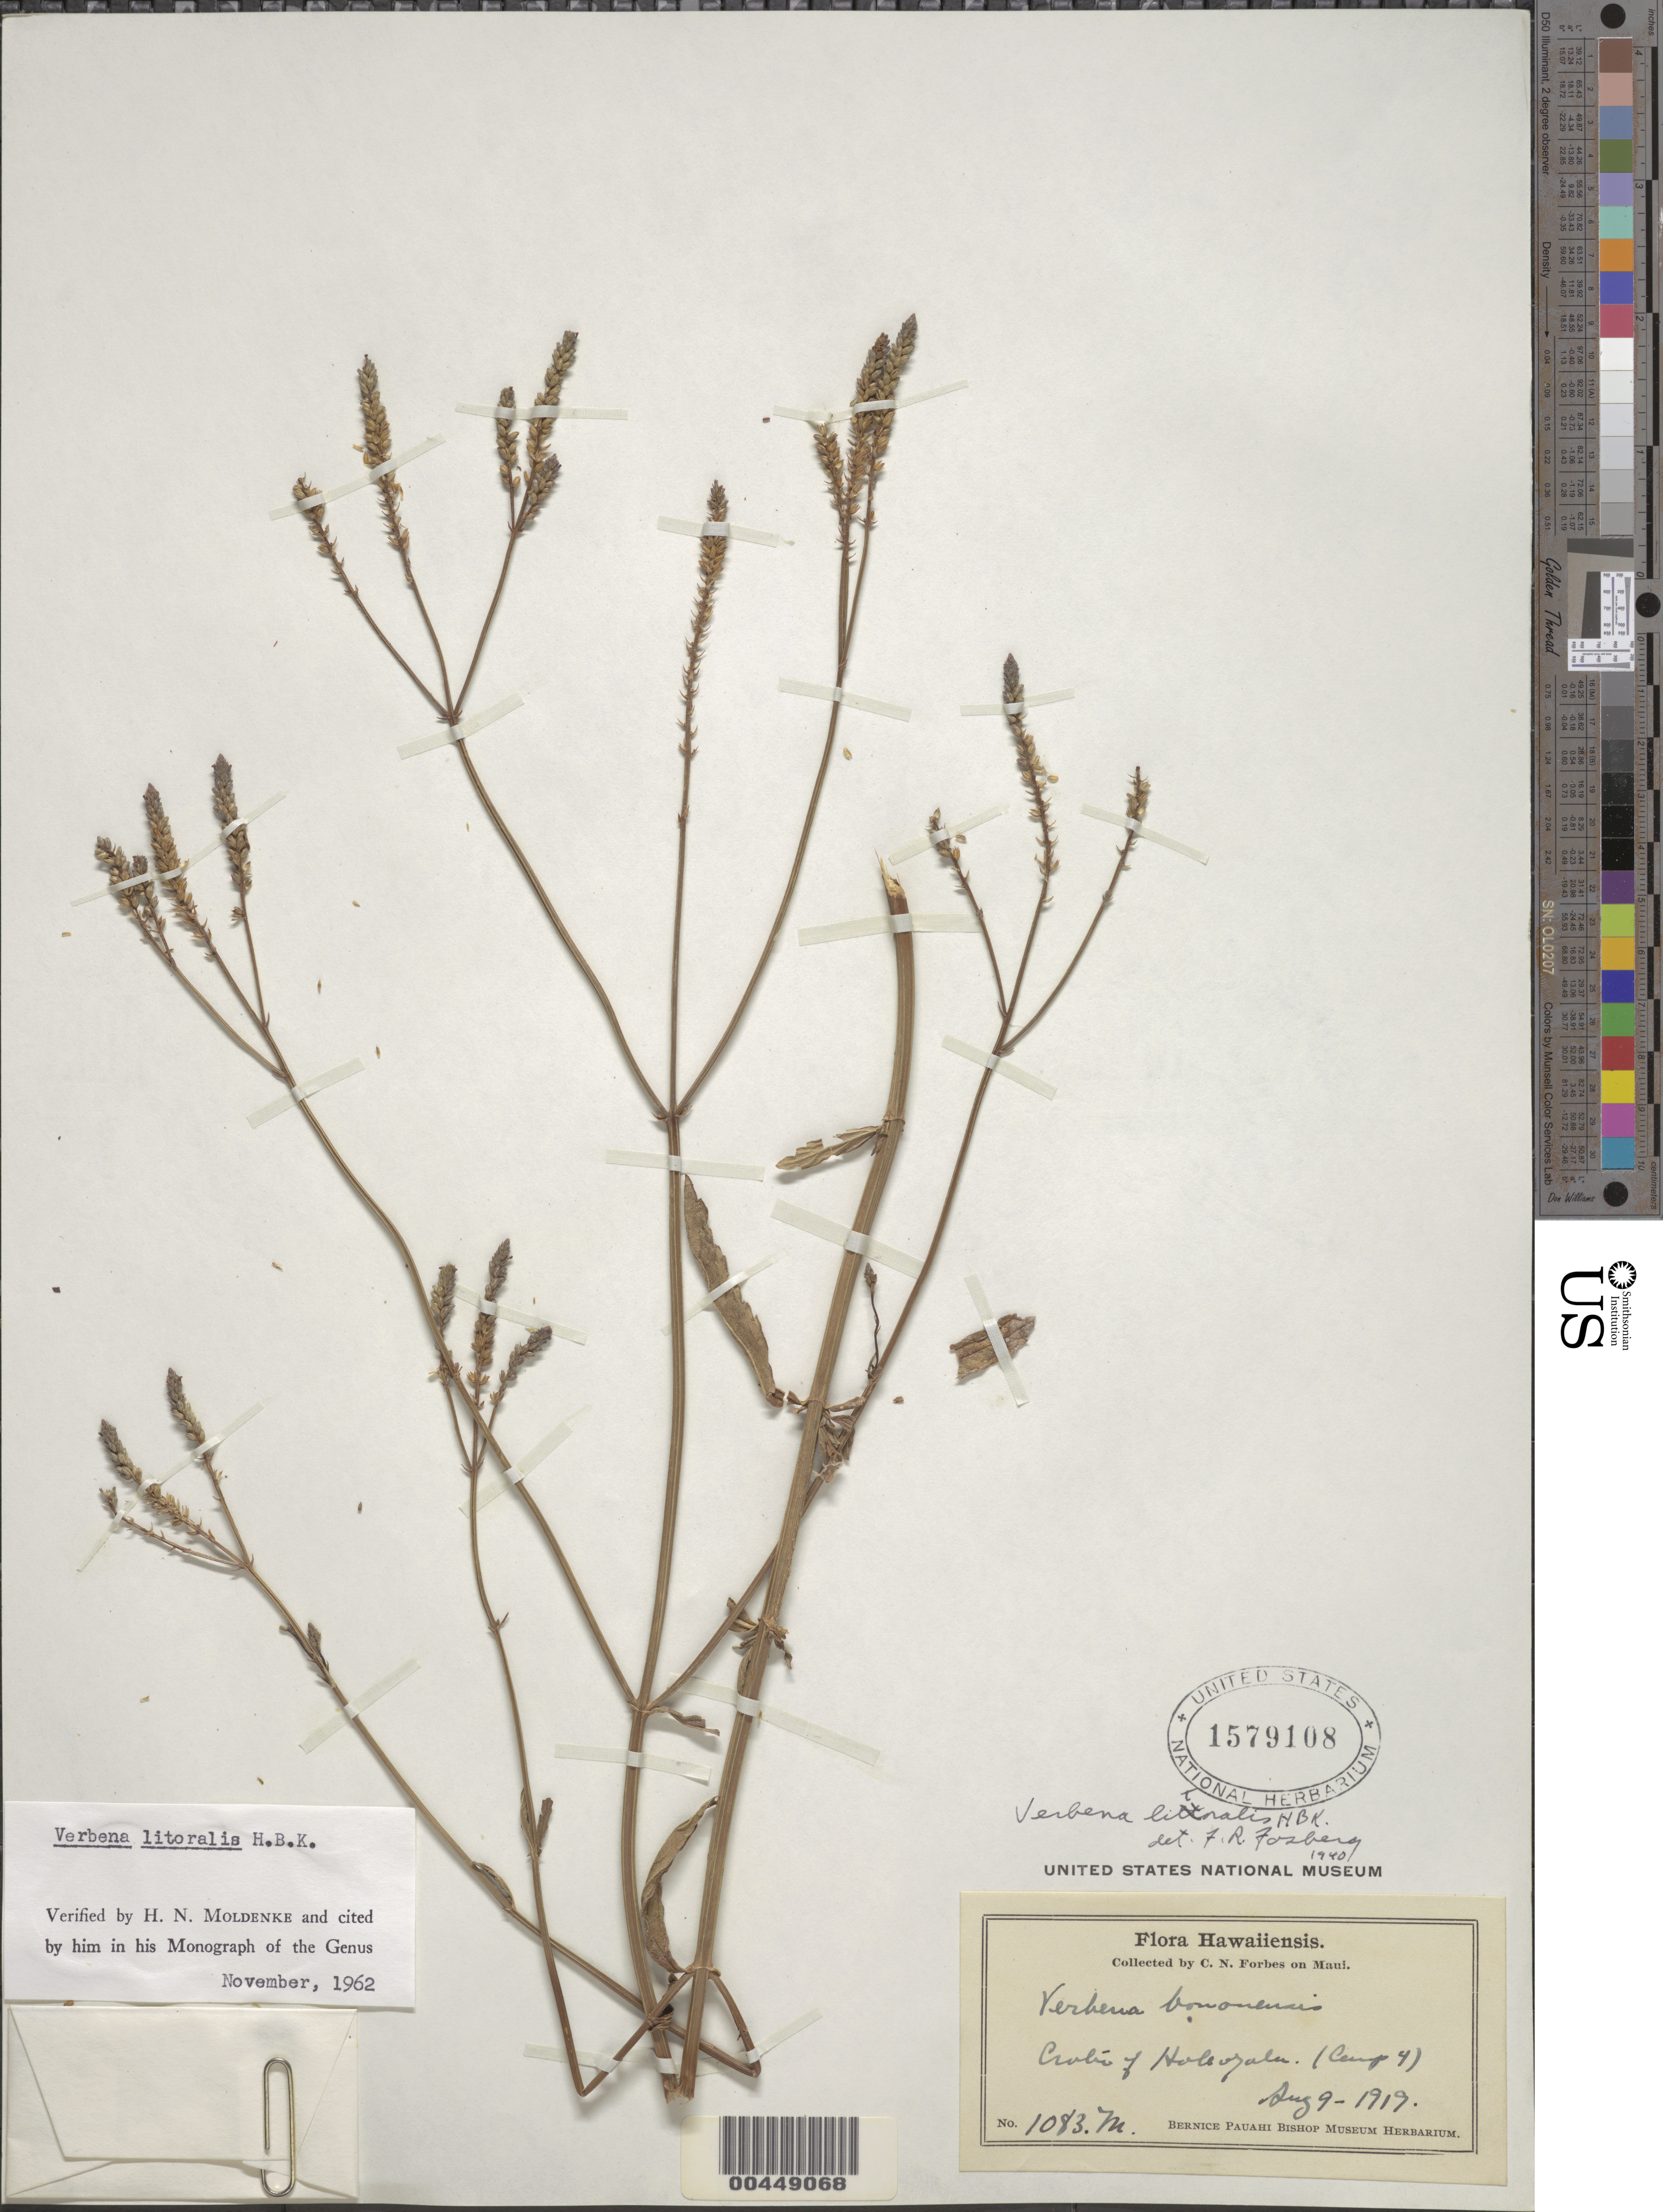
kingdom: Plantae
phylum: Tracheophyta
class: Magnoliopsida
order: Lamiales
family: Verbenaceae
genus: Verbena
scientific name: Verbena litoralis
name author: Kunth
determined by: Moldenke, H. N.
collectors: C. N. Forbes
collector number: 1083.M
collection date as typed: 9 Aug 1919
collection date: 1919-08-09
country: United States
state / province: Hawaii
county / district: Maui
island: Maui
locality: Crater of Haleakala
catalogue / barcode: US 1579108